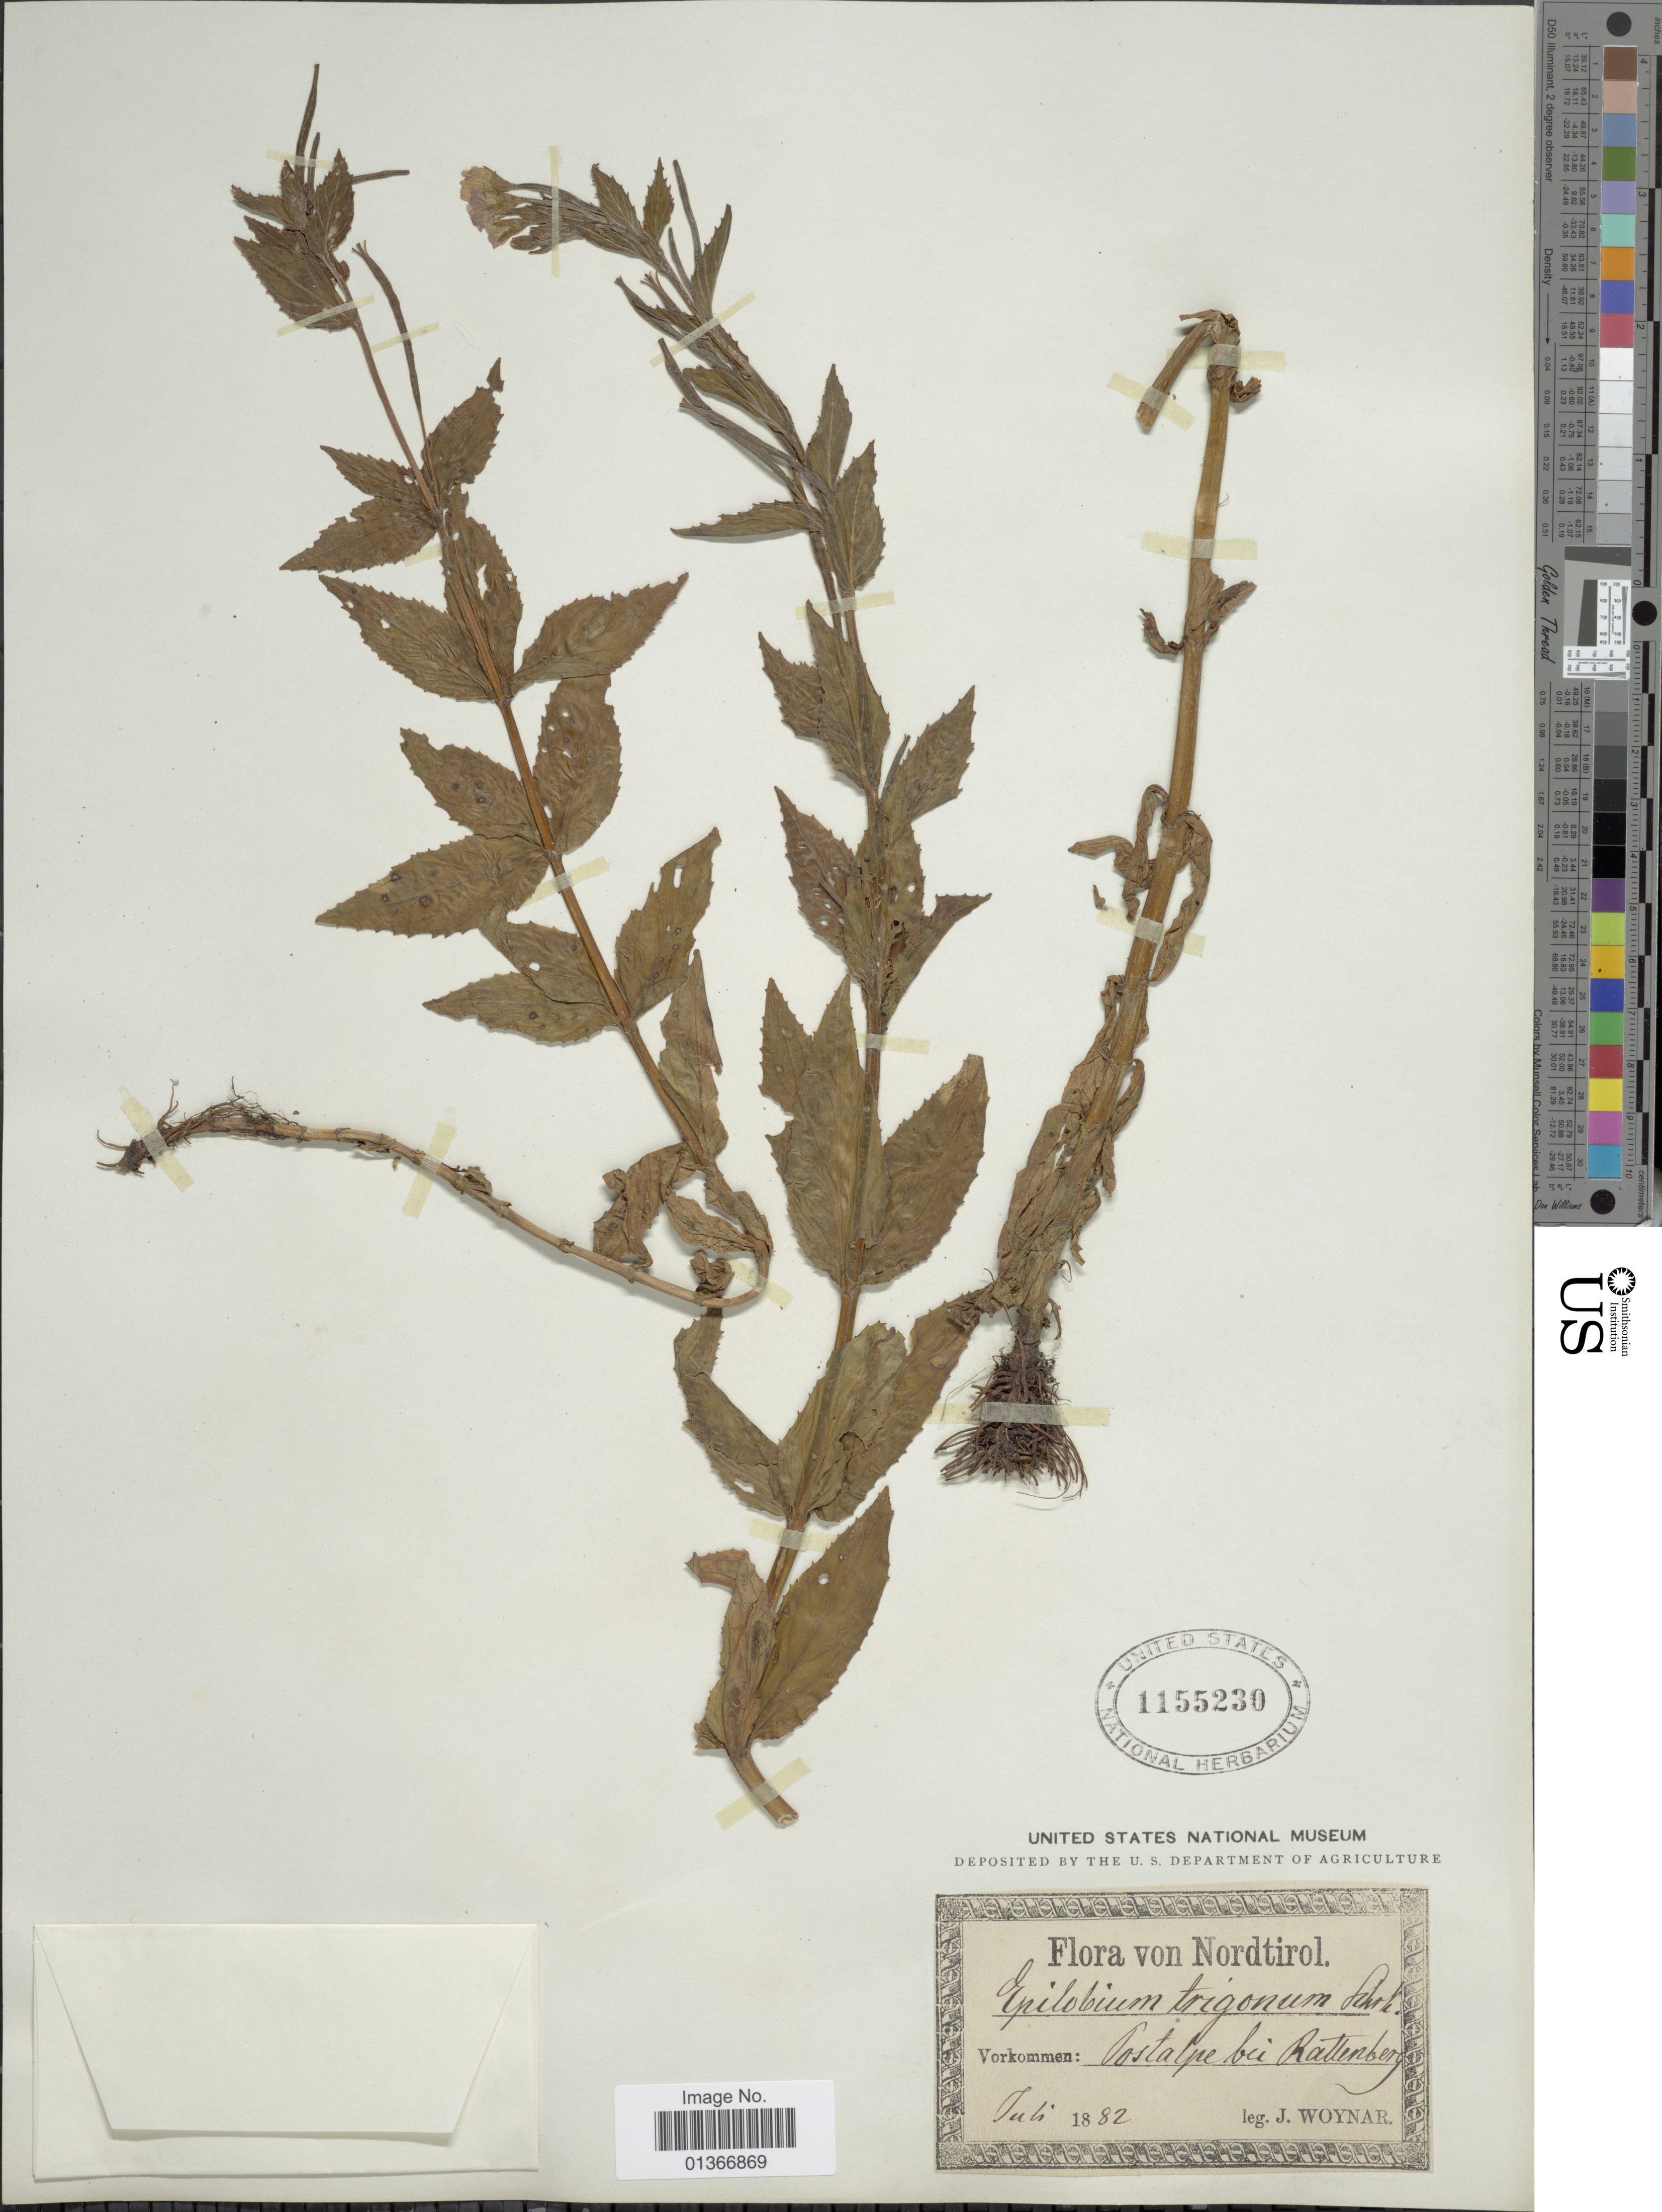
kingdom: Plantae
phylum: Tracheophyta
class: Magnoliopsida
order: Myrtales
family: Onagraceae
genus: Epilobium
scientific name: Epilobium alpestre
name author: (Jacq.) Krock.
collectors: J. Woynar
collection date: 1882-07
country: Austria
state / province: Tirol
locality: Nordtirol. Postalpe bei Rattenberg.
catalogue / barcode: US 1155230